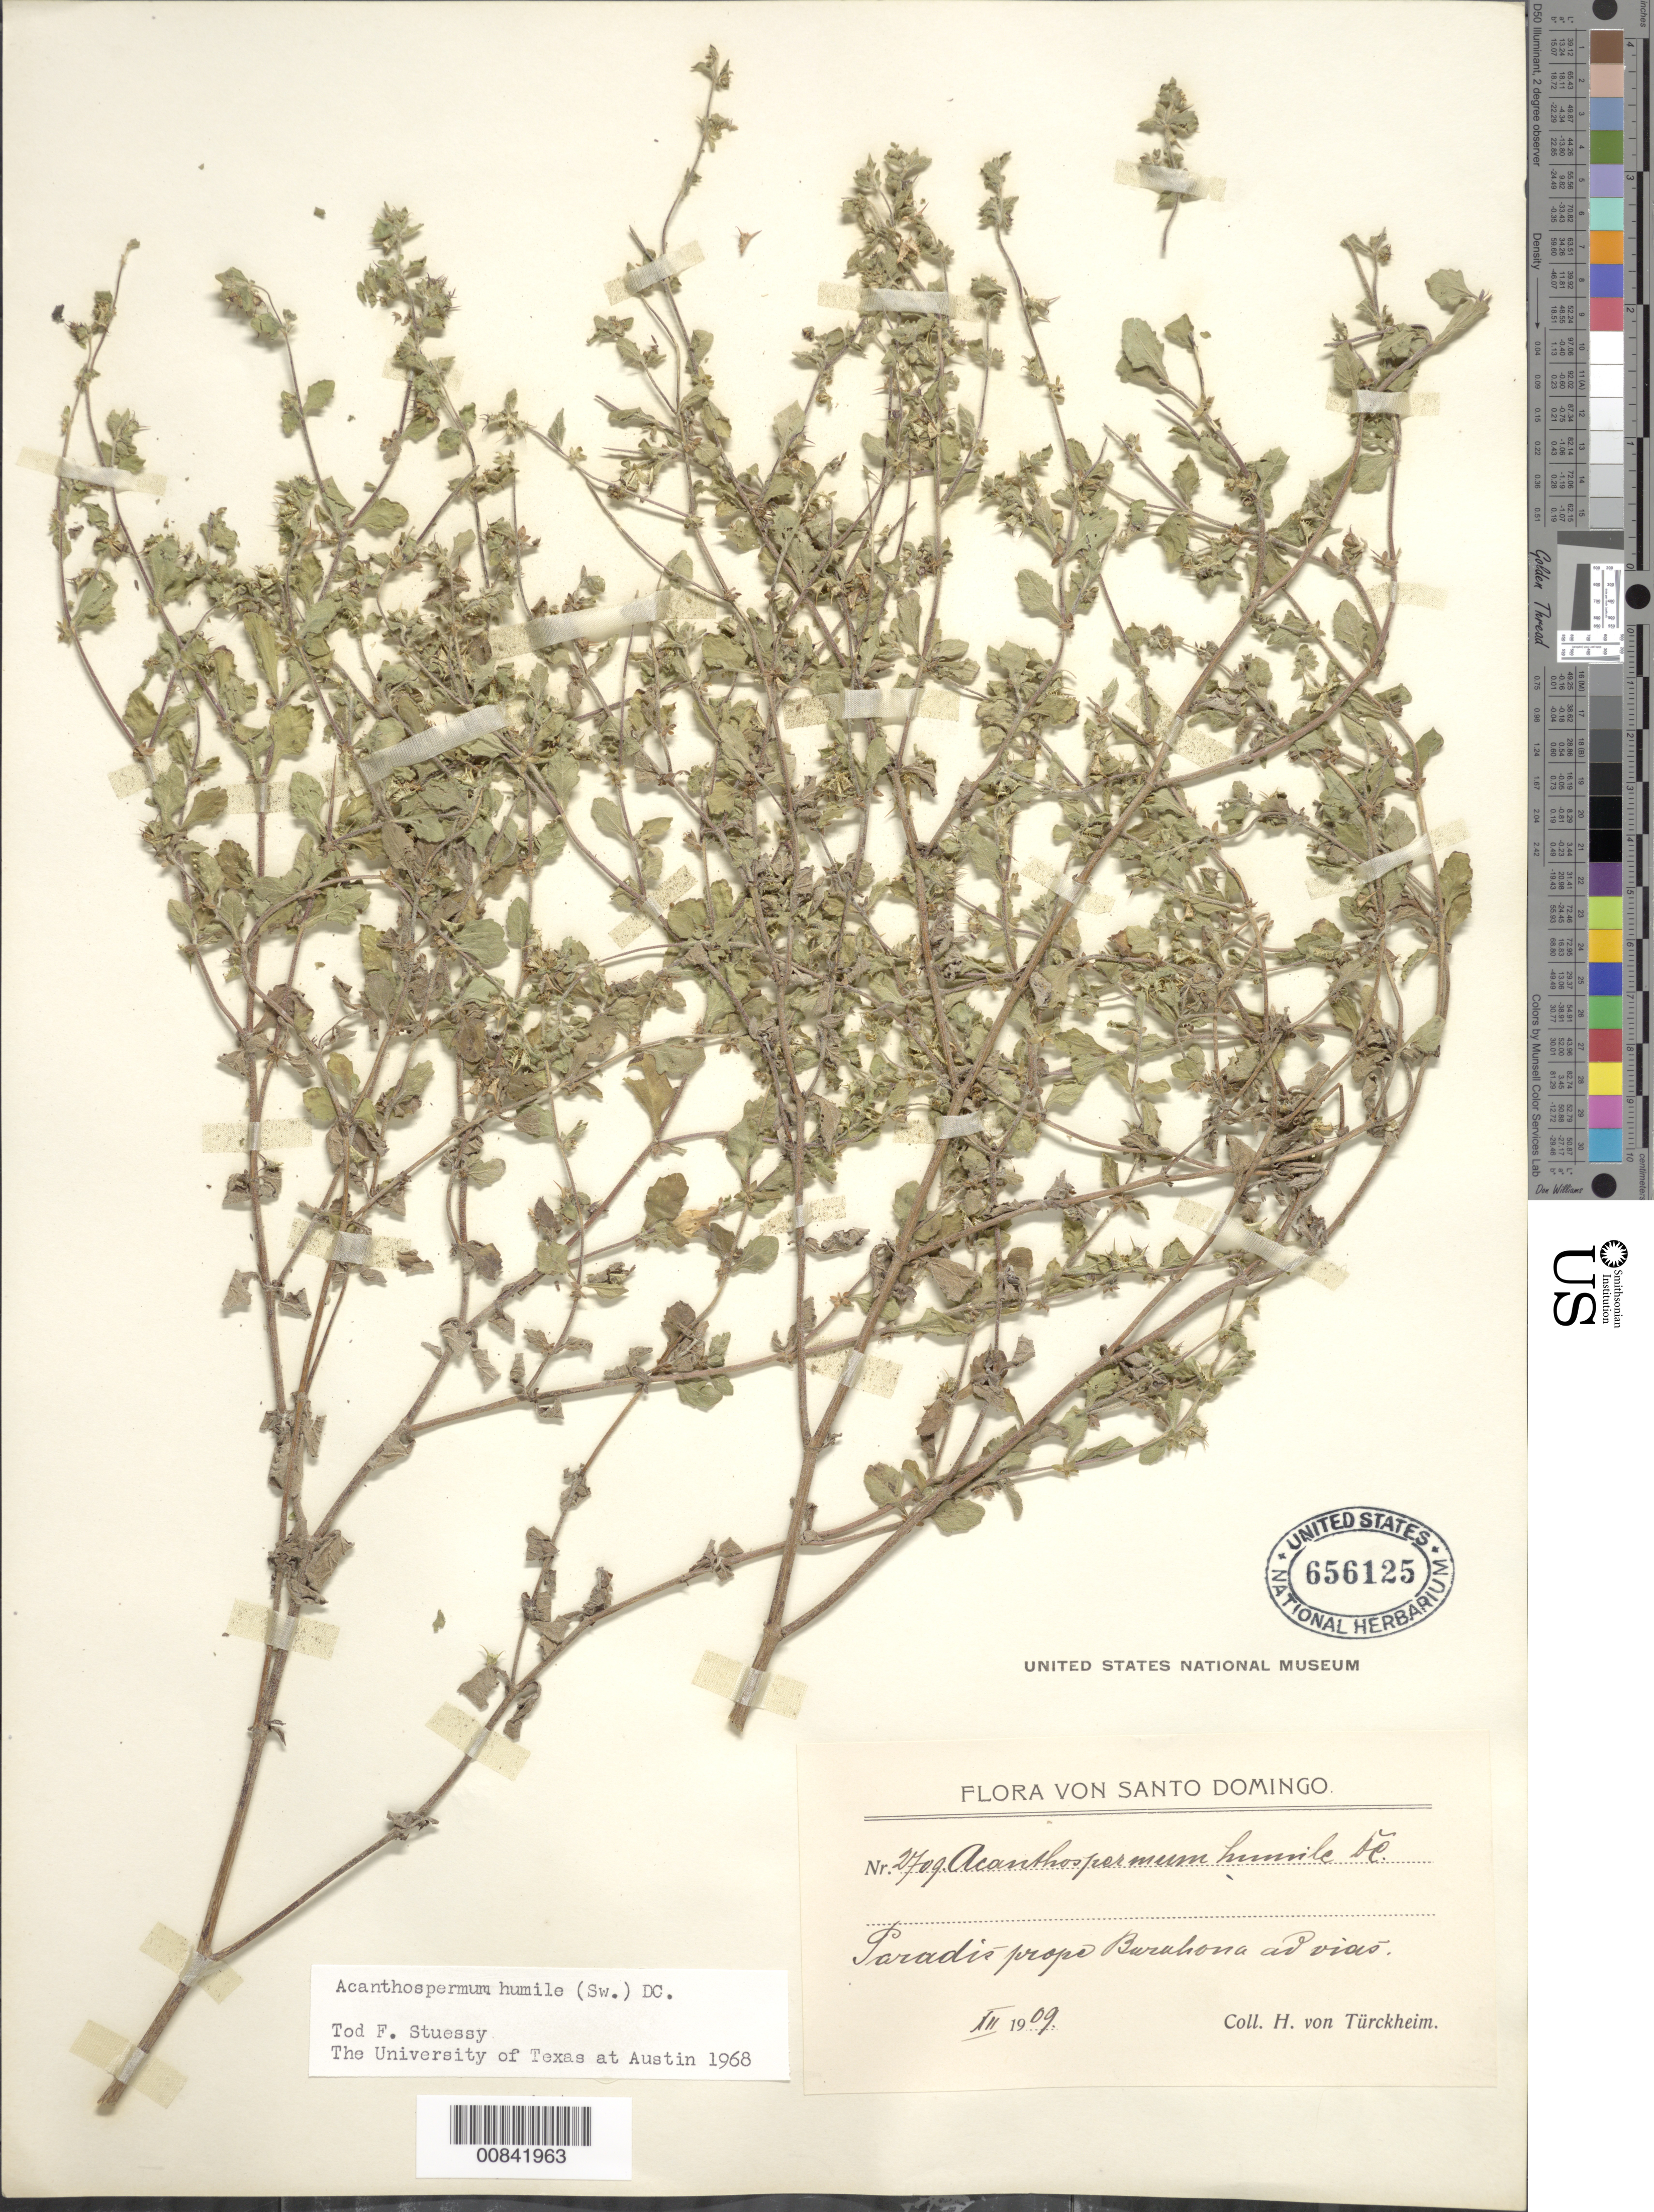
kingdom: Plantae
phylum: Tracheophyta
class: Magnoliopsida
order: Asterales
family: Asteraceae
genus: Acanthospermum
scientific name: Acanthospermum humile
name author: (Sw.) DC.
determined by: Stuessy, T. F.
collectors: H. von Türckheim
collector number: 2709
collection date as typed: Dec 1909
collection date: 1909-12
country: Dominican Republic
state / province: Barahona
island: Hispaniola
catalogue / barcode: US 656125